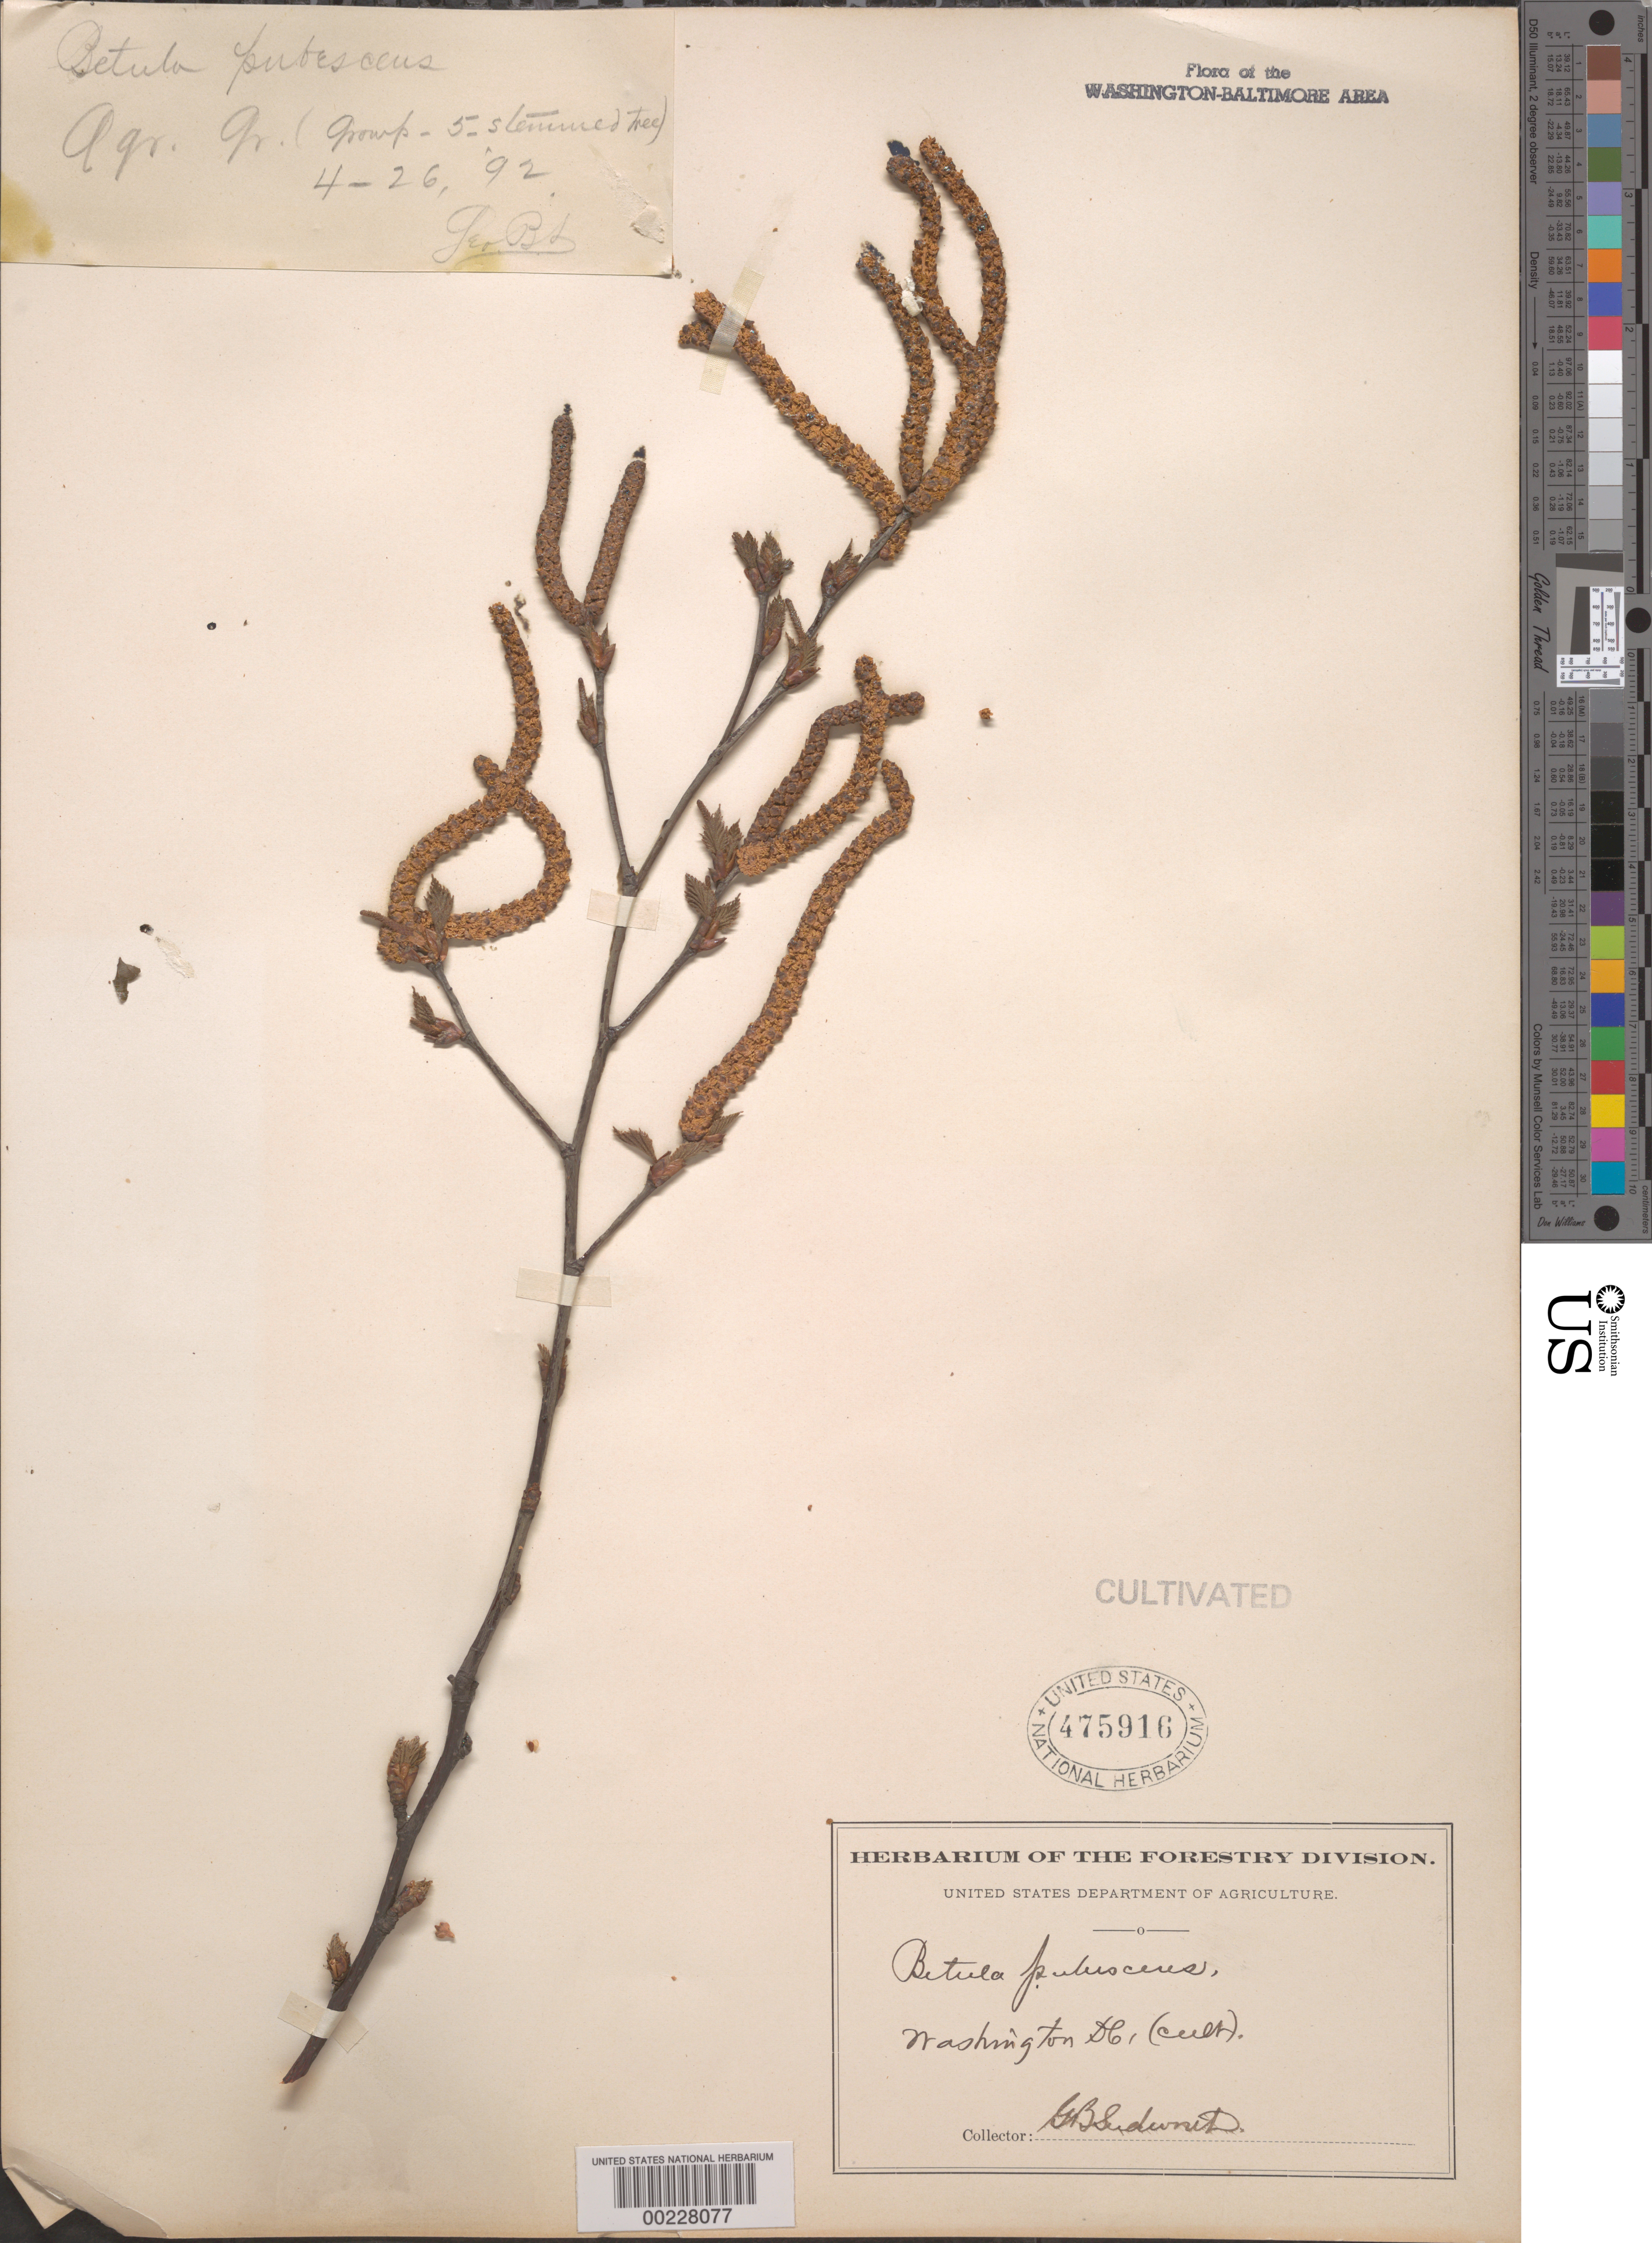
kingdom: Plantae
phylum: Tracheophyta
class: Magnoliopsida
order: Fagales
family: Betulaceae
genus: Betula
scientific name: Betula pubescens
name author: Ehrh.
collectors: G. B. Sudworth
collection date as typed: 26 Apr 1892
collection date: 1892-04-26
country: United States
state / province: District of Columbia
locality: Agricultural grounds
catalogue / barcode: US 475916